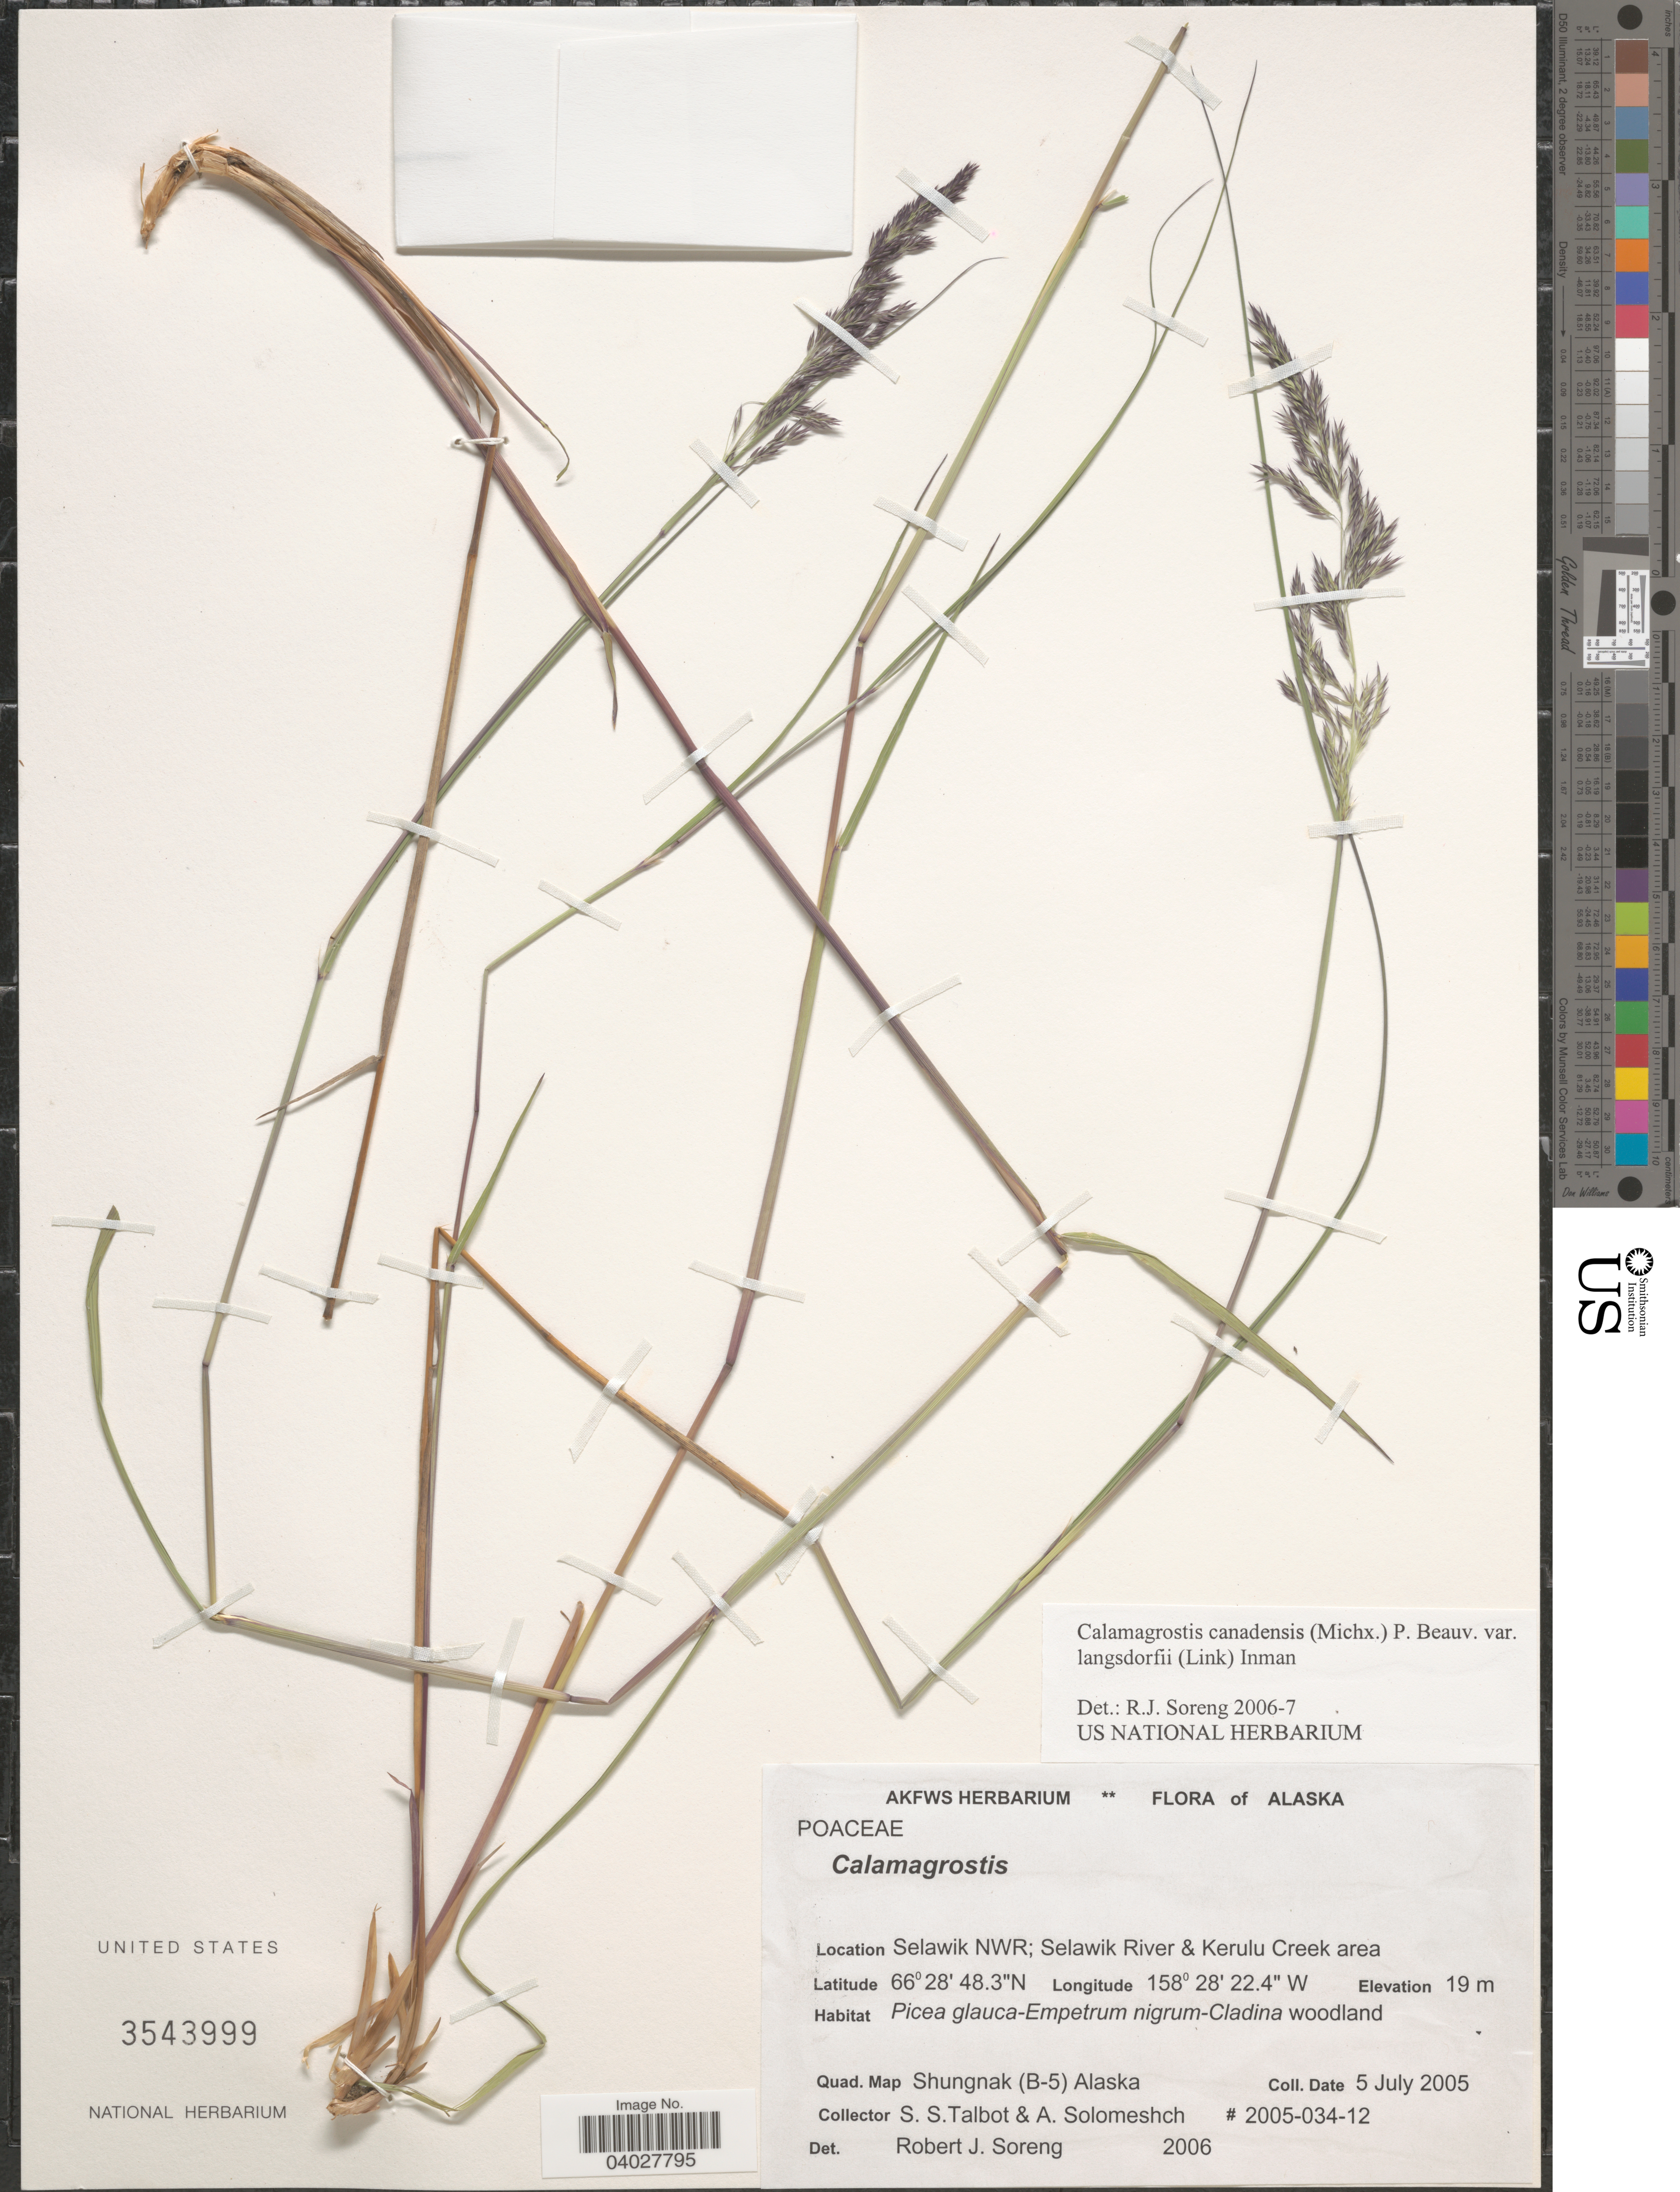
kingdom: Plantae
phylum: Tracheophyta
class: Liliopsida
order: Poales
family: Poaceae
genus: Calamagrostis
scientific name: Calamagrostis canadensis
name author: (Michx.) P. Beauv.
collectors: S. S. Talbot & A. Solomeshch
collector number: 2005-034-12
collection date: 2005-07-05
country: United States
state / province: Alaska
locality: Selawik NWR; Selawik River & Kerulu Creek area. Quad. Map Shungnak (B-5) Alaska.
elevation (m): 19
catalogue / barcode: US 3543999